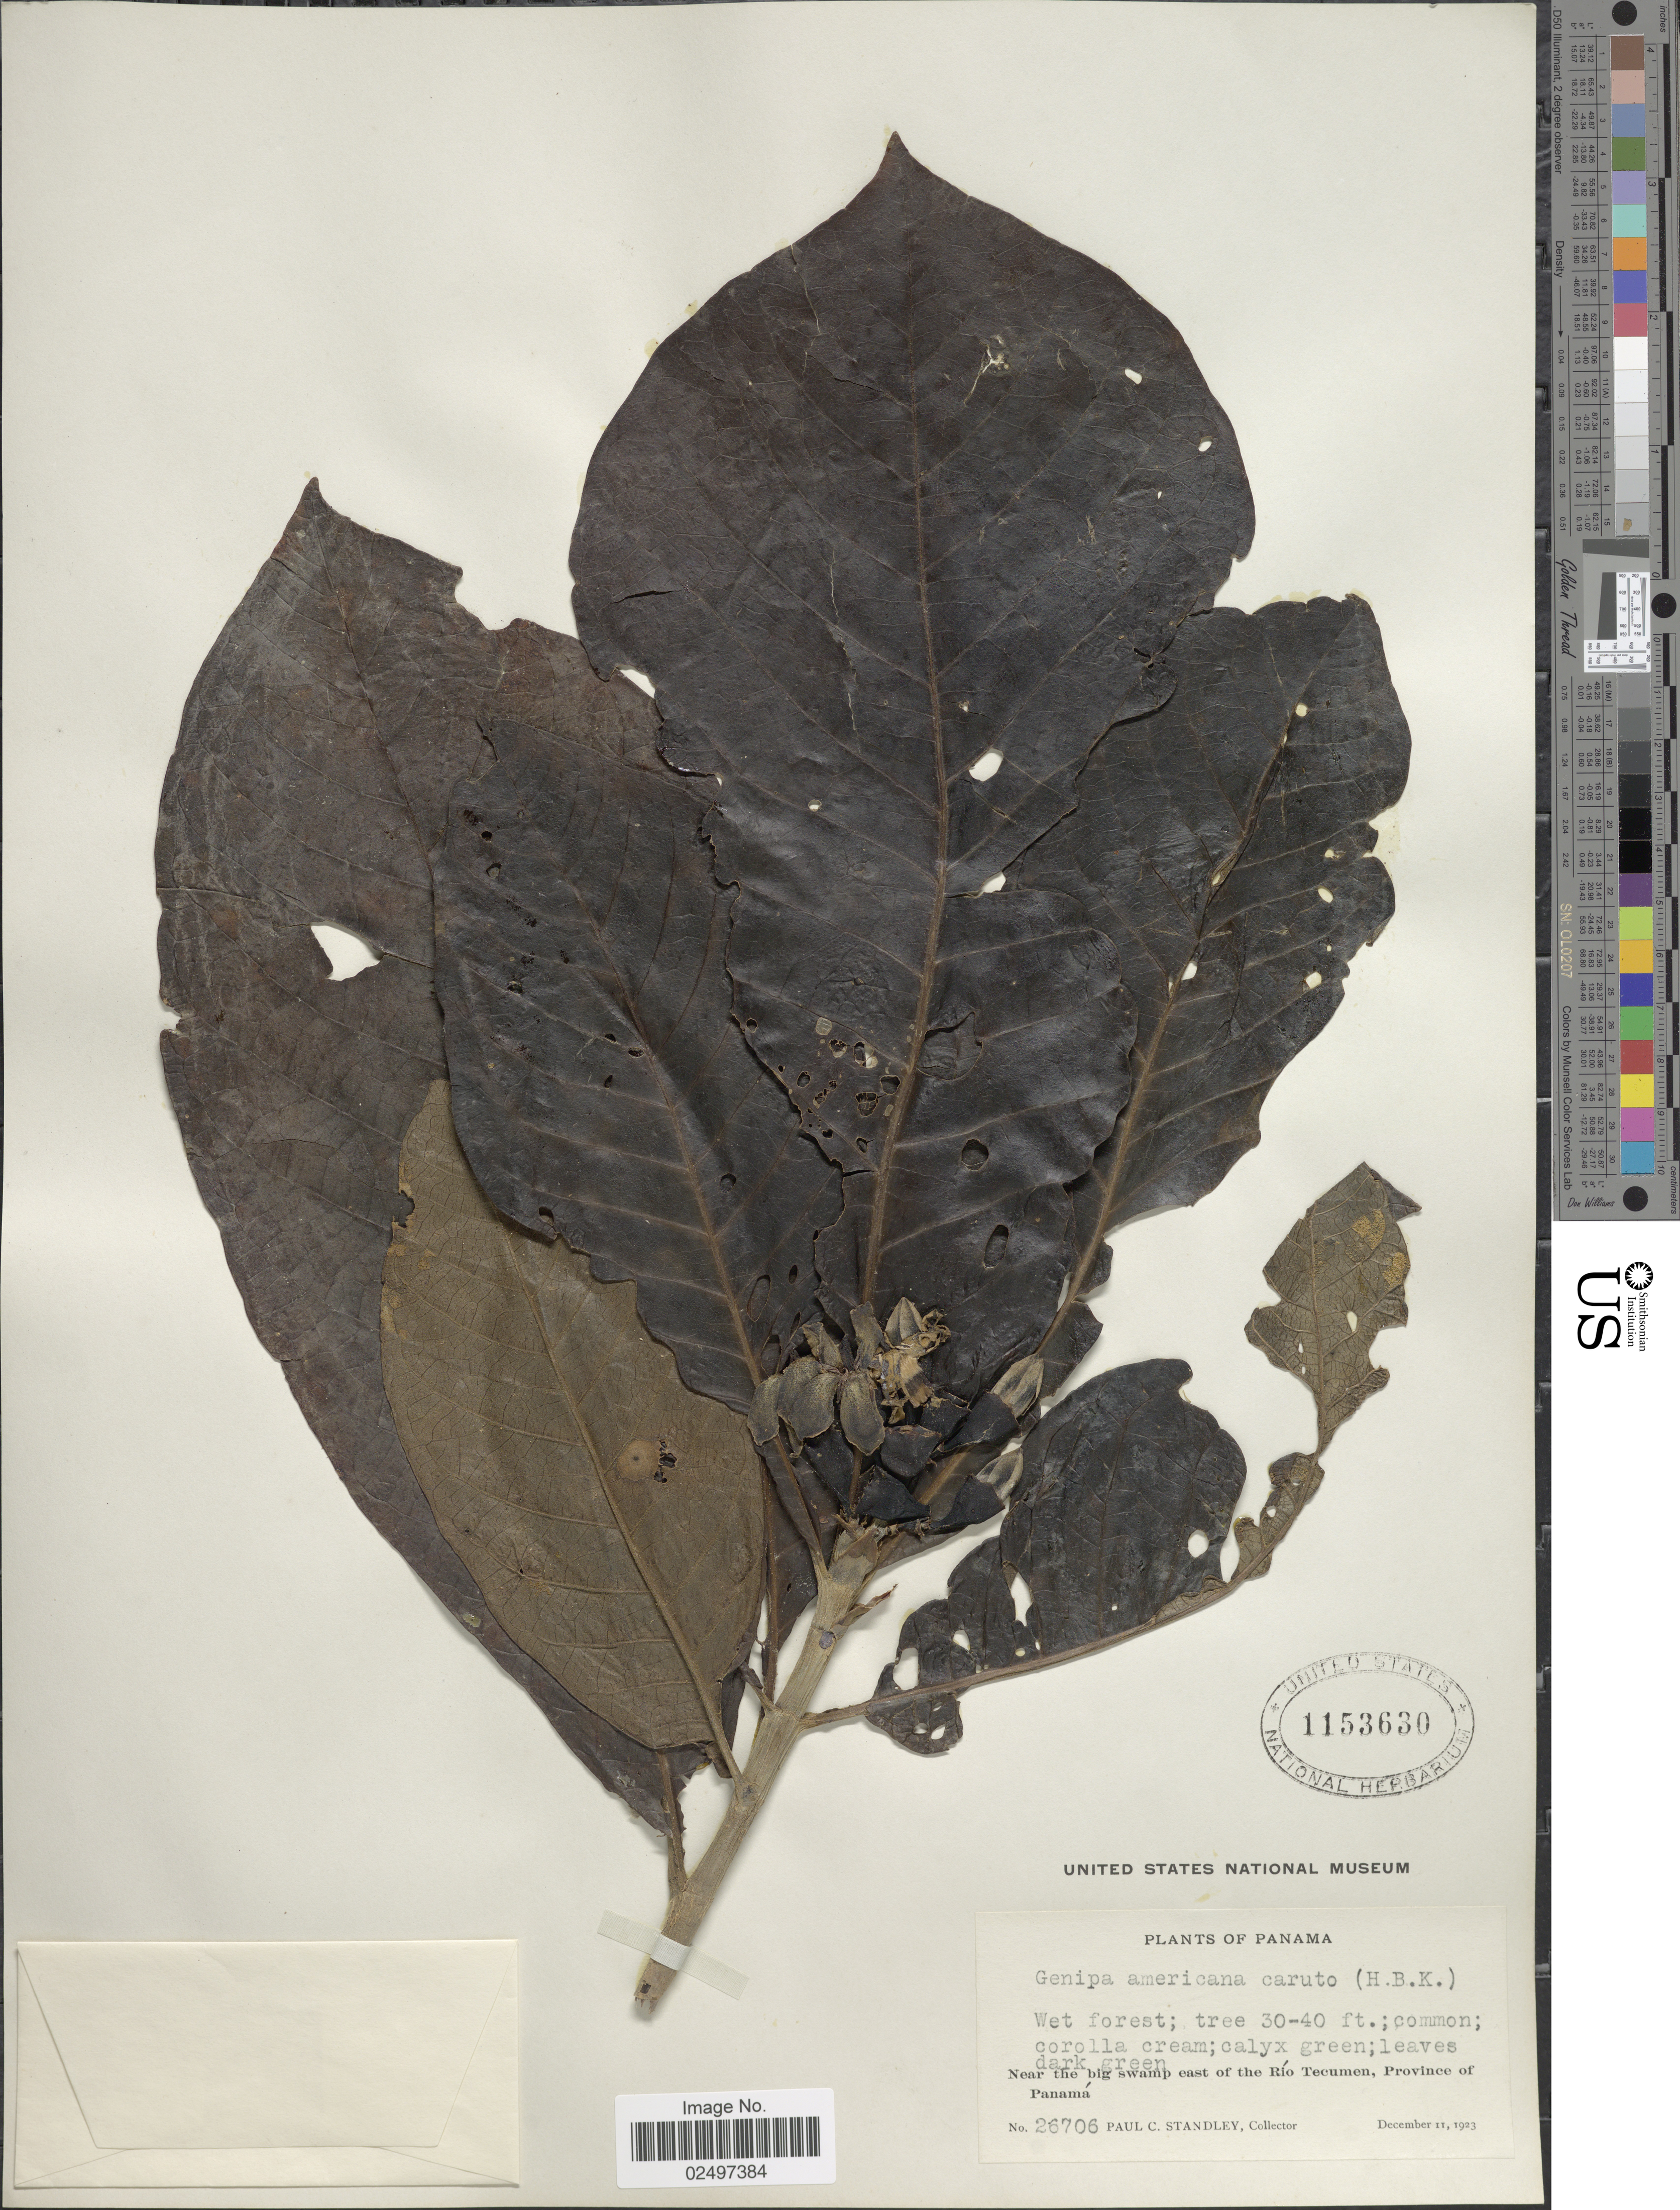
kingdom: Plantae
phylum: Tracheophyta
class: Magnoliopsida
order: Gentianales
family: Rubiaceae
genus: Genipa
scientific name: Genipa americana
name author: L.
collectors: P. C. Standley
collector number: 26706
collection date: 1923-12-11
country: Panama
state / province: Panamá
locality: Near the big swamp east of the Rio Tecumen, Province of Panama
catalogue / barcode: US 1153630